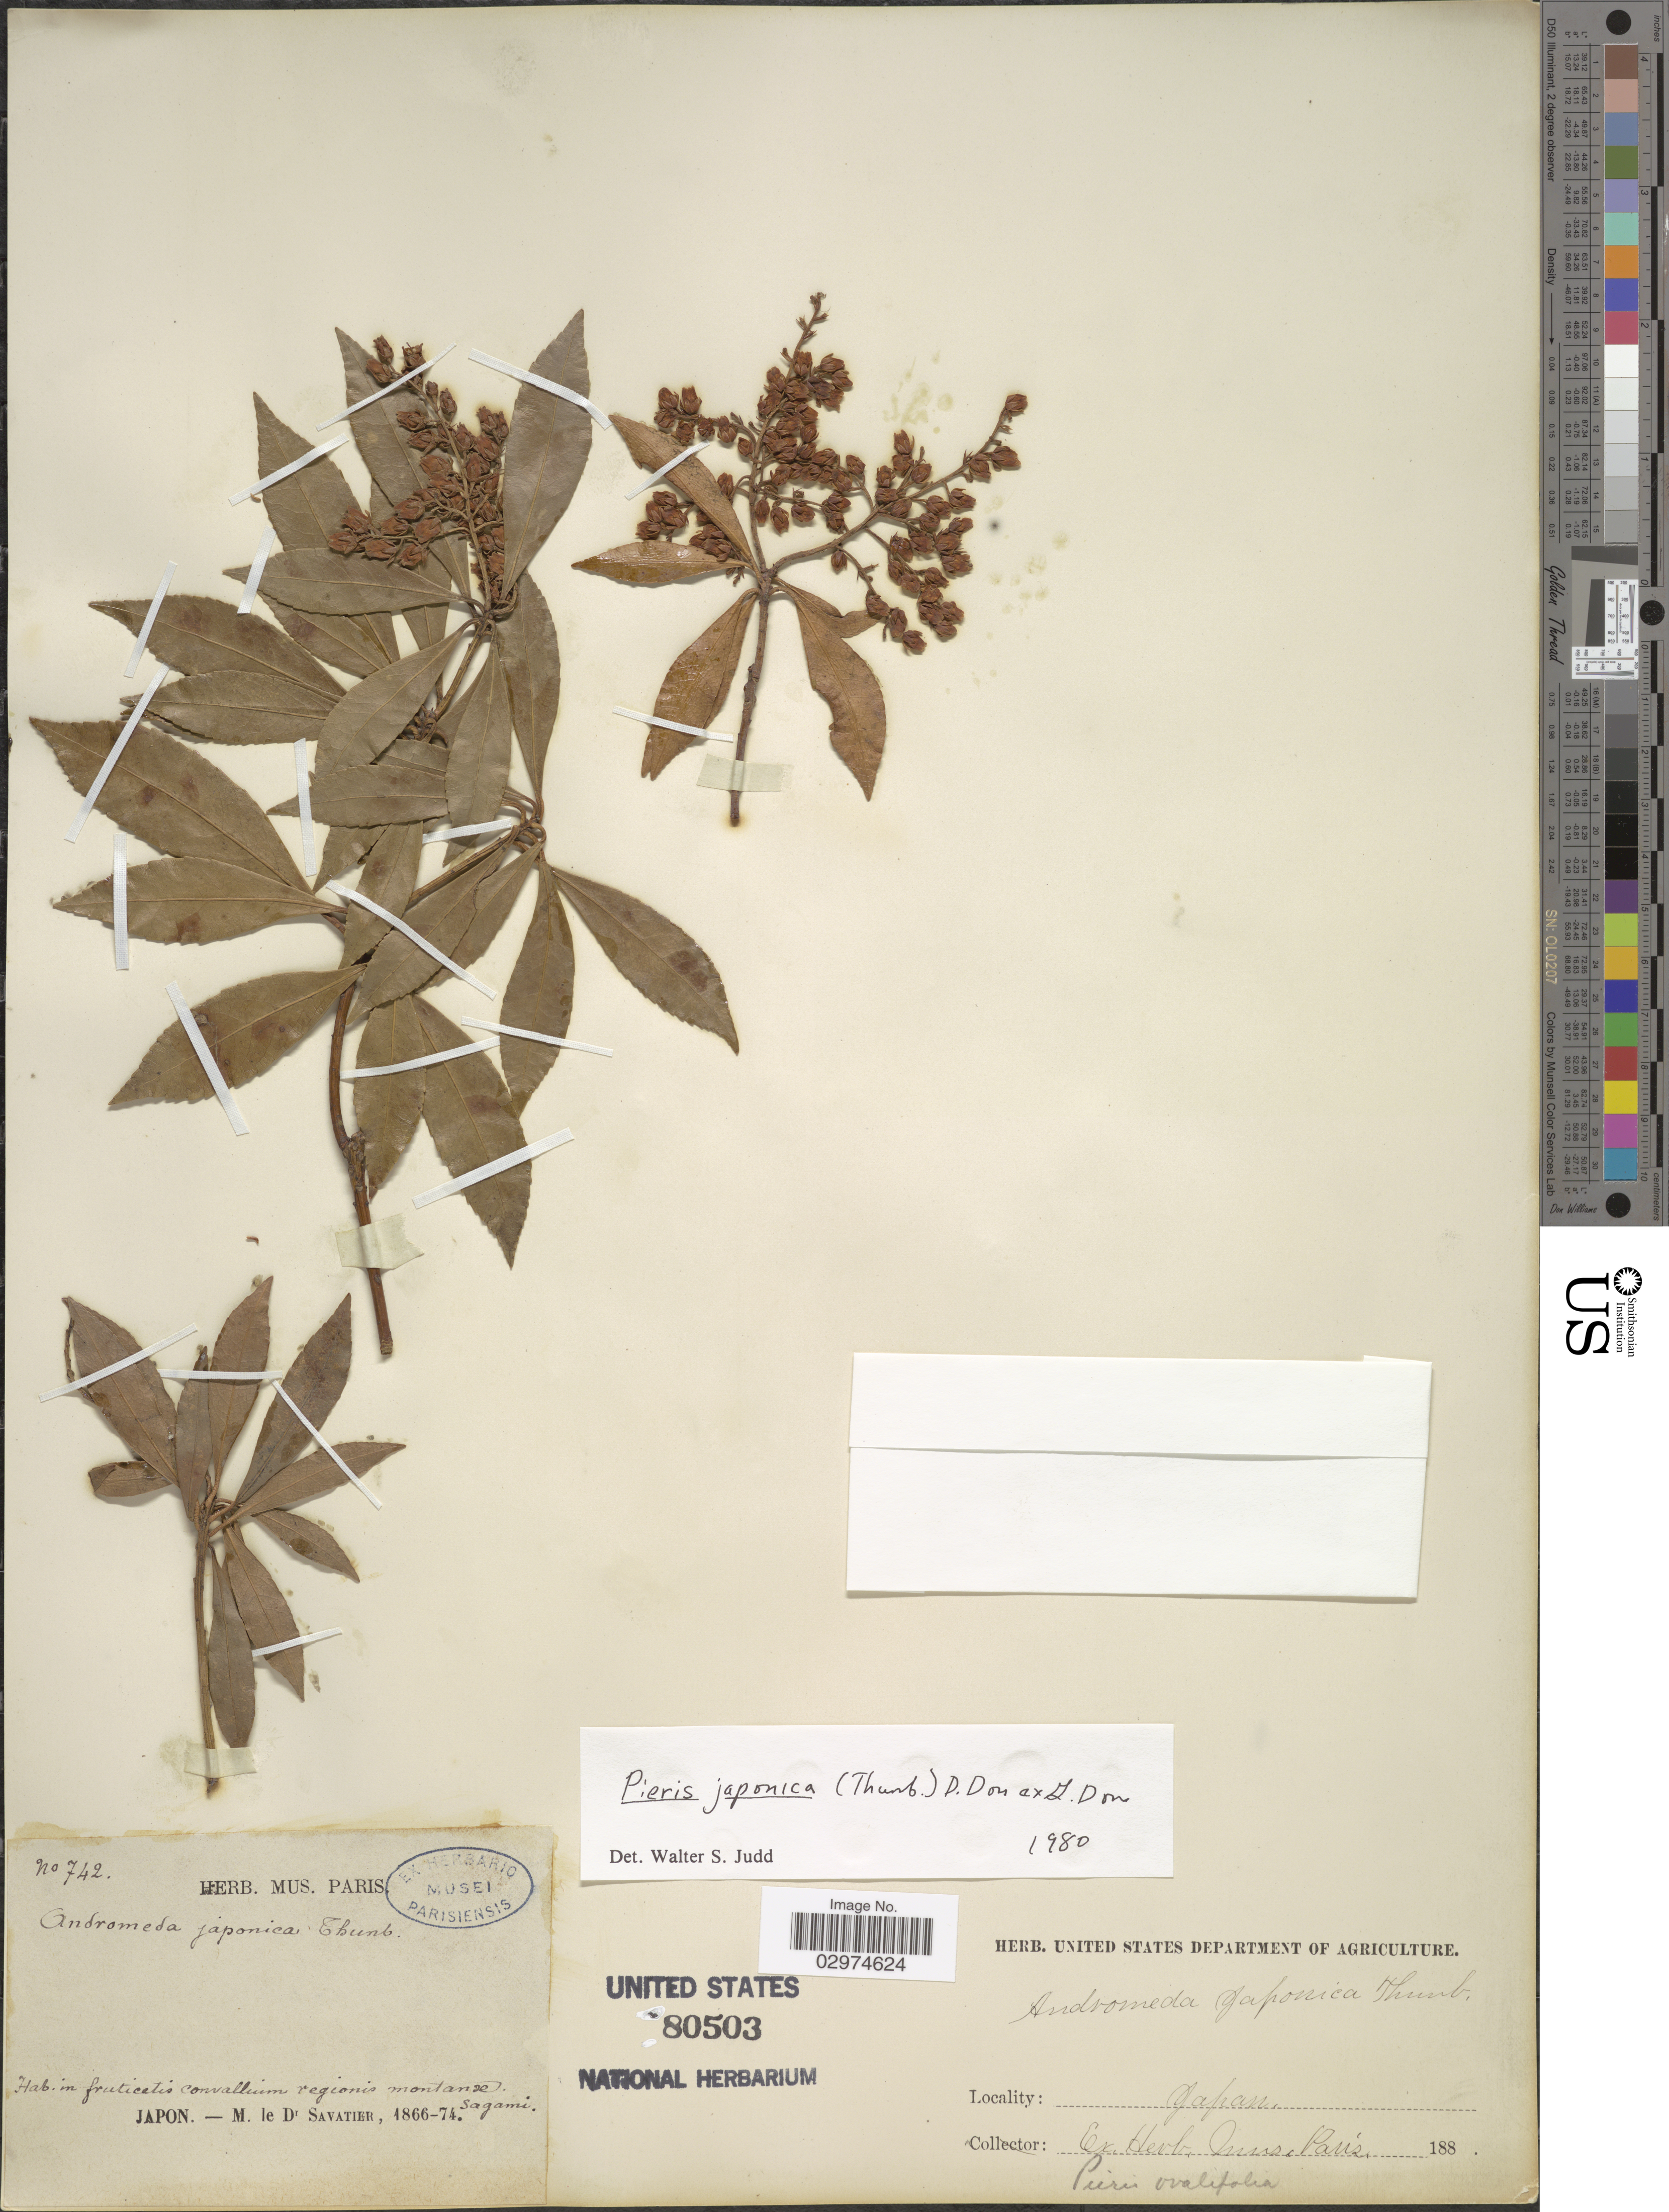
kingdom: Plantae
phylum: Tracheophyta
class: Magnoliopsida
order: Ericales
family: Ericaceae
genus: Pieris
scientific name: Pieris japonica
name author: (Thunb.) D. Don ex G. Don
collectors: M. D' Savatier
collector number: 742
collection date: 1866/1874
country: Japan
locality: In fruticetis convalluim regionis montanae Sagami.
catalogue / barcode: US 80503